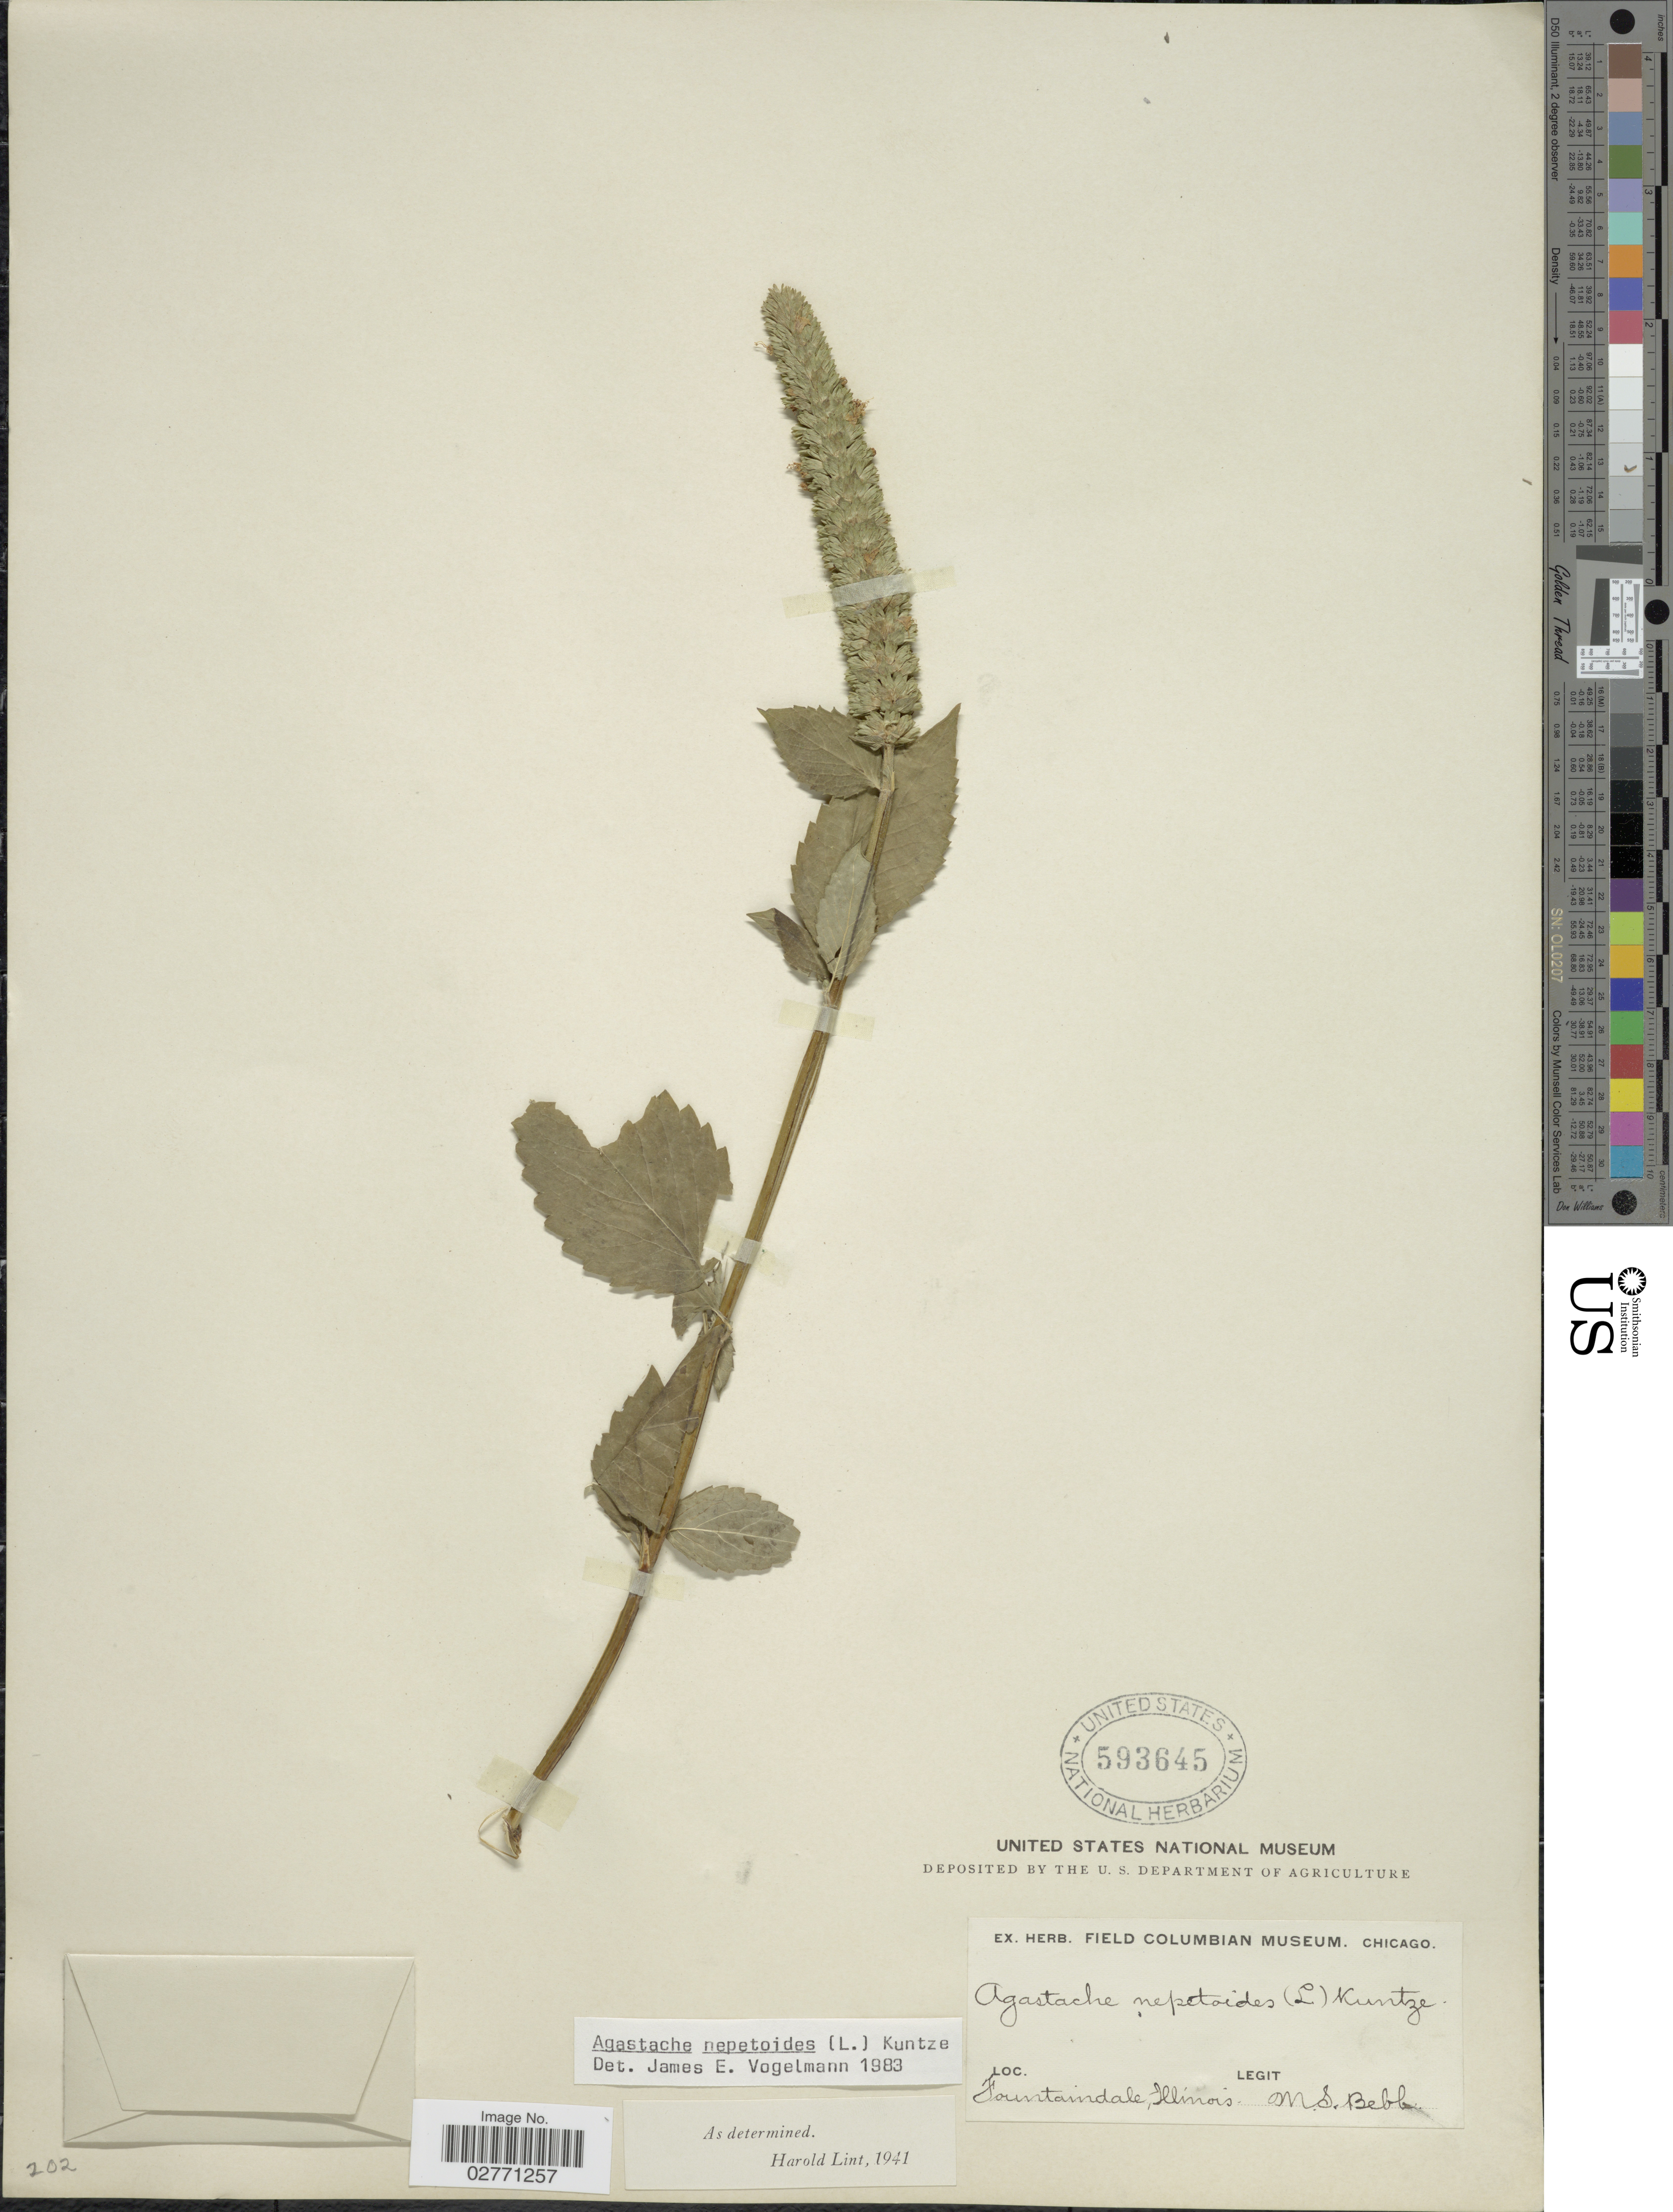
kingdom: Plantae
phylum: Tracheophyta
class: Magnoliopsida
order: Lamiales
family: Lamiaceae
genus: Agastache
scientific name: Agastache nepetoides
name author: (L.) Kuntze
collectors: M. Bebb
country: United States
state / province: Illinois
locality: Fountaindale, Illinois.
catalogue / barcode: US 593645